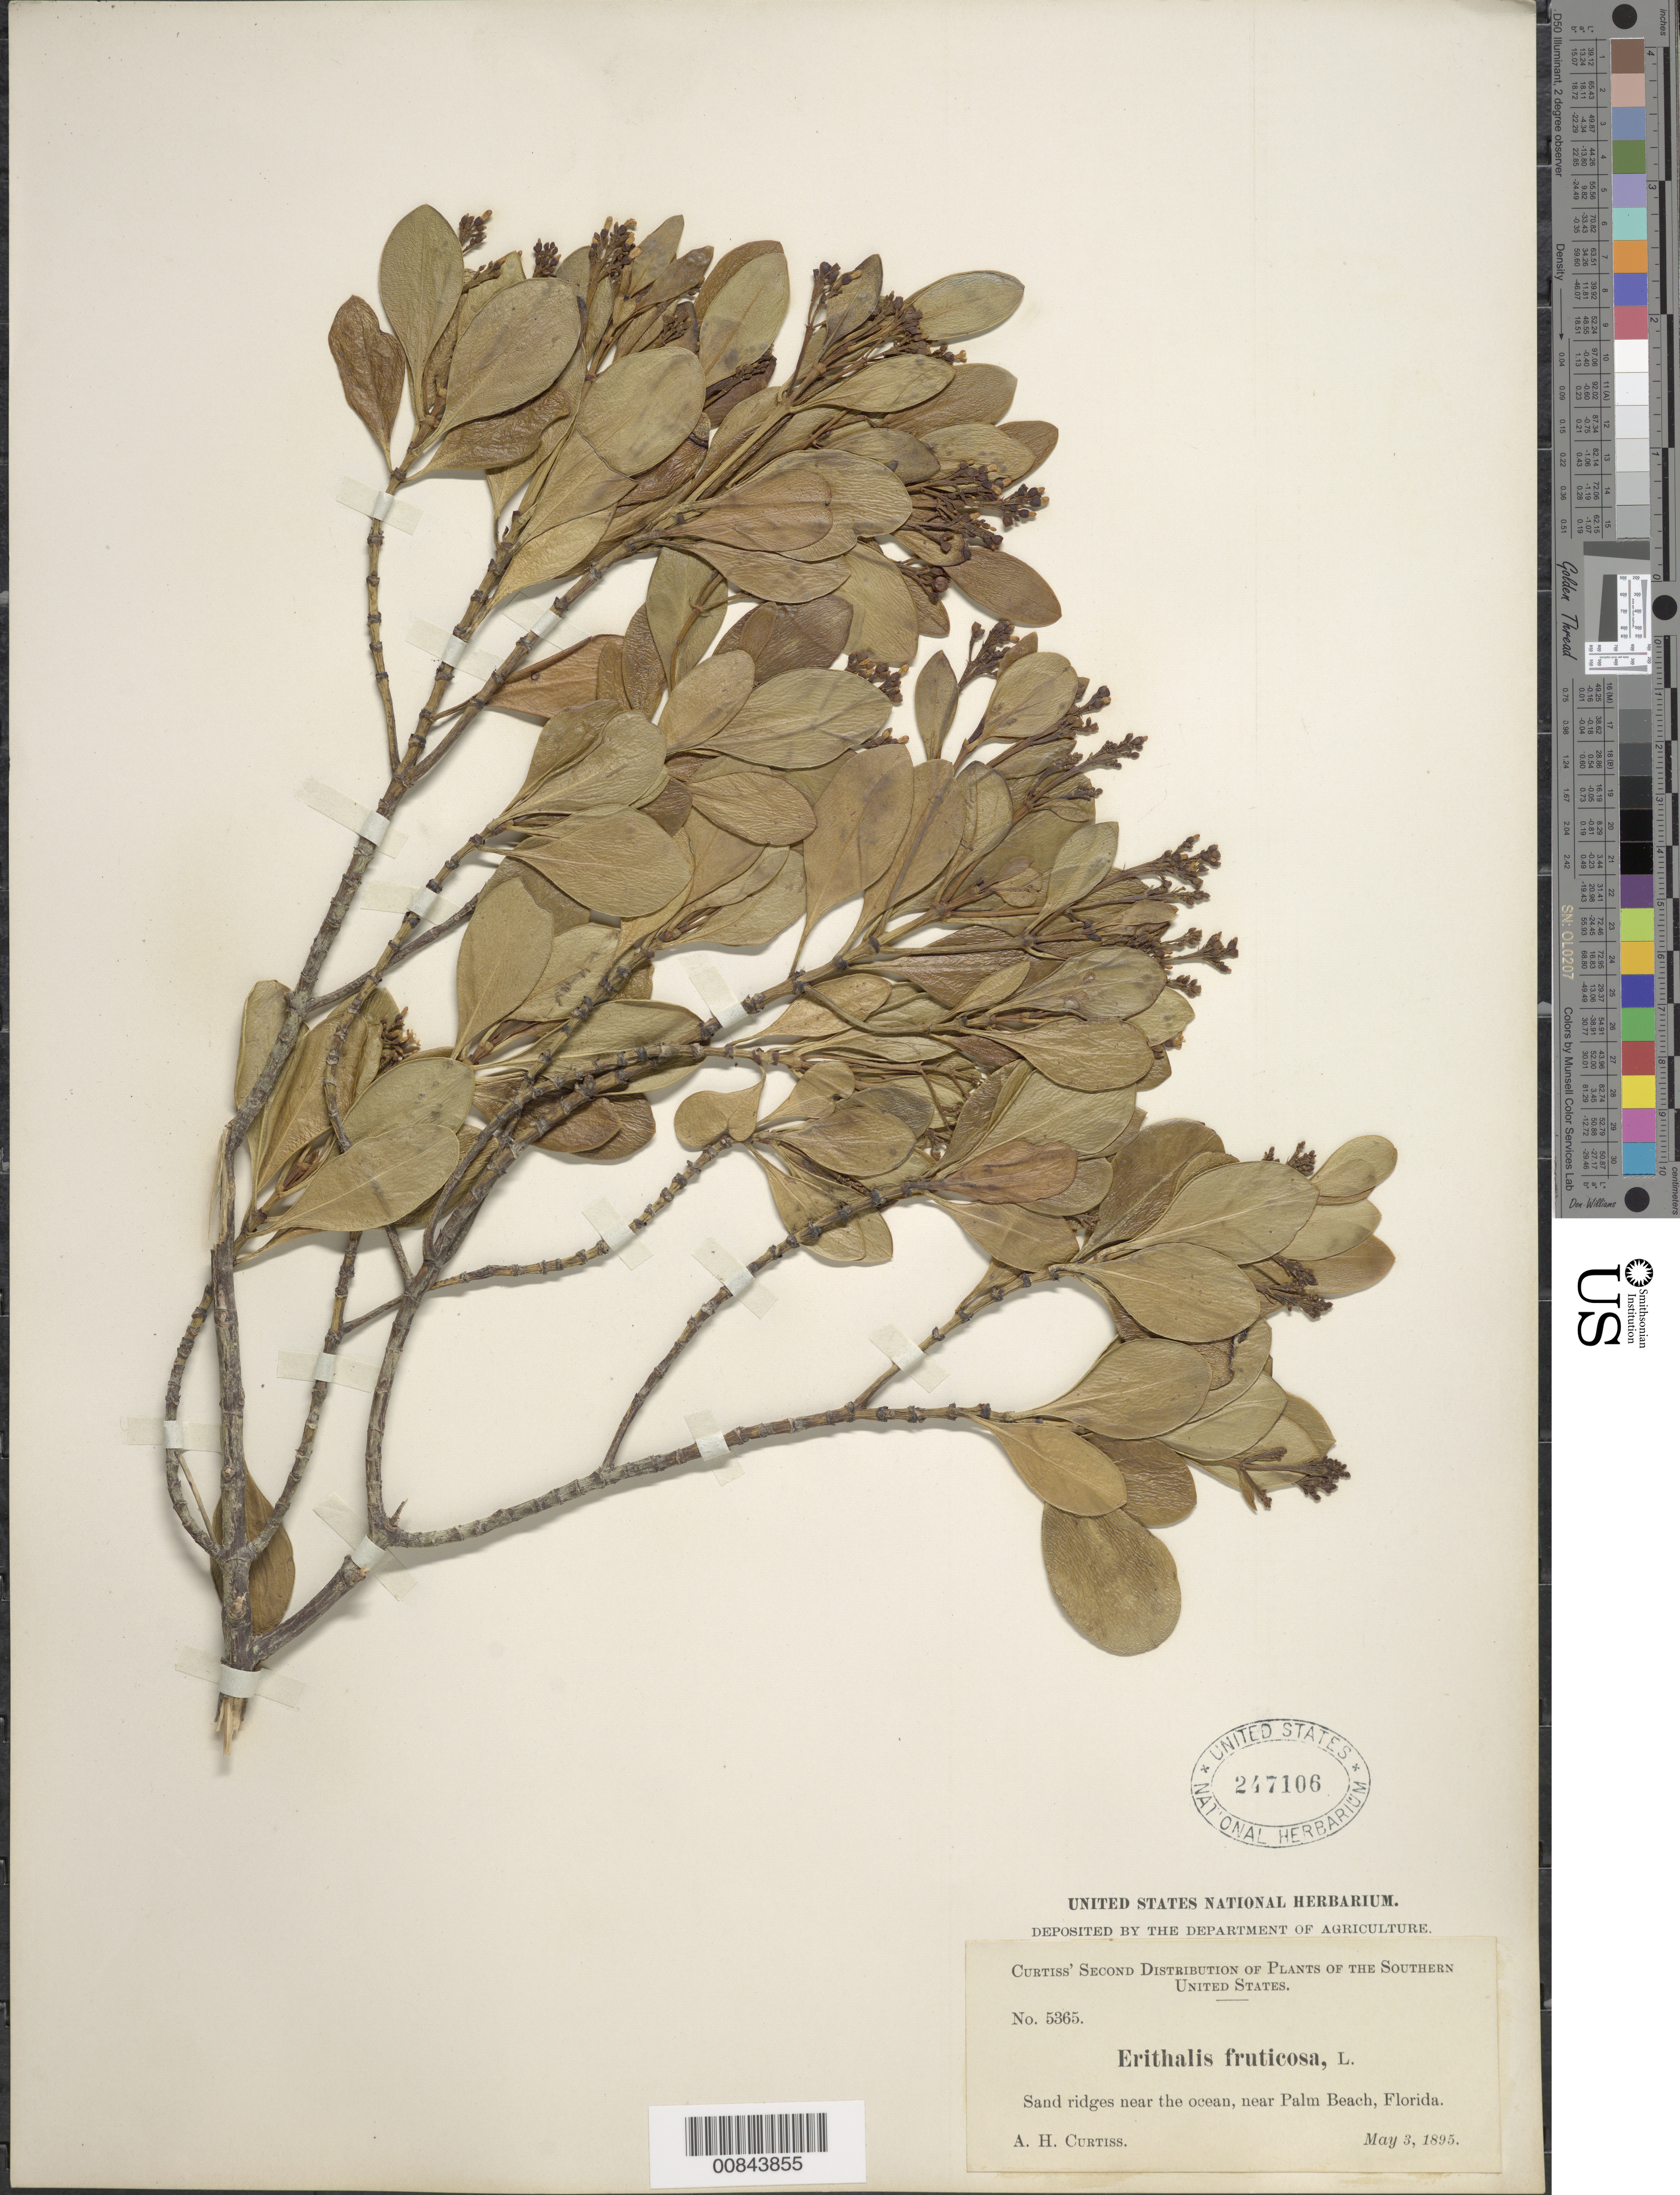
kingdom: Plantae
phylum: Tracheophyta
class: Magnoliopsida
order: Gentianales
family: Rubiaceae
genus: Erithalis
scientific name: Erithalis fruticosa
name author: L.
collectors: A. H. Curtiss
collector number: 5365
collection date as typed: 03 May 1895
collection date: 1895-05-03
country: United States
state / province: Florida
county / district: Palm Beach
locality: Palm Beach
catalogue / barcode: US 247106